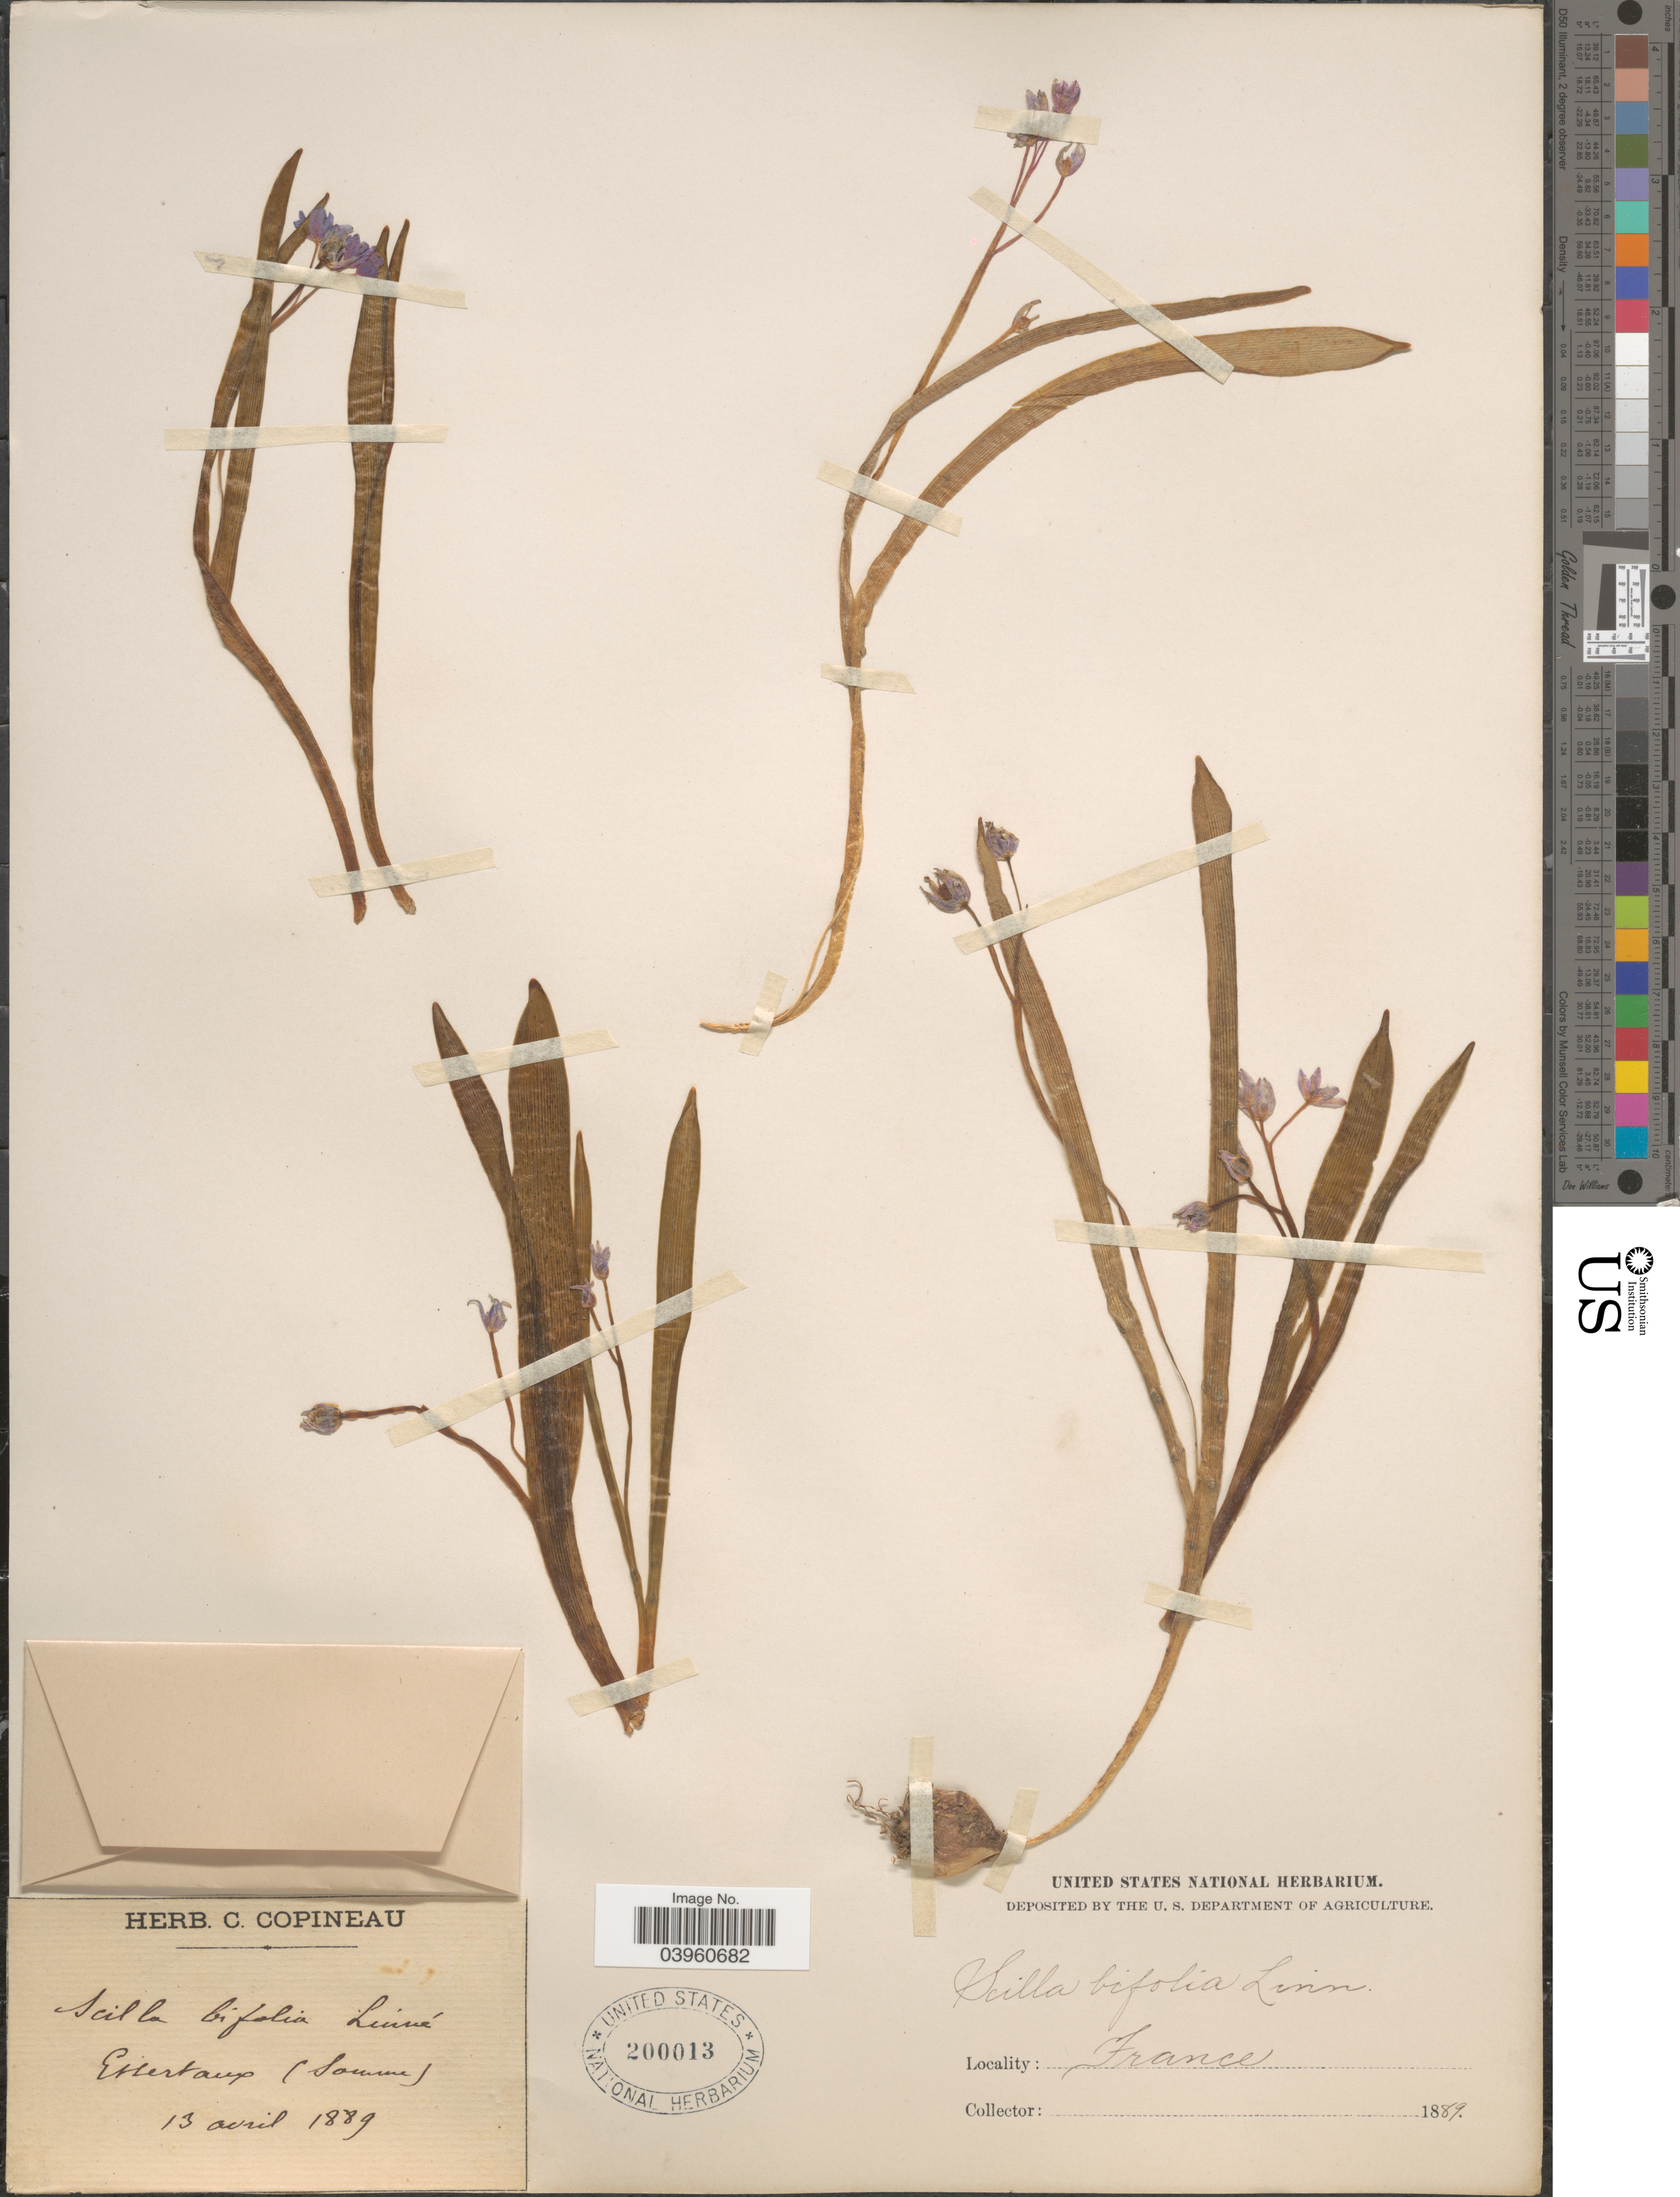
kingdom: Plantae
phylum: Tracheophyta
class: Liliopsida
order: Asparagales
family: Asparagaceae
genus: Scilla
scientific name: Scilla bifolia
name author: L.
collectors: ex herb. C. Copineau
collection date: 1889-04-13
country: France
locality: Essertaux (Somme).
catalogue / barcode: US 200013